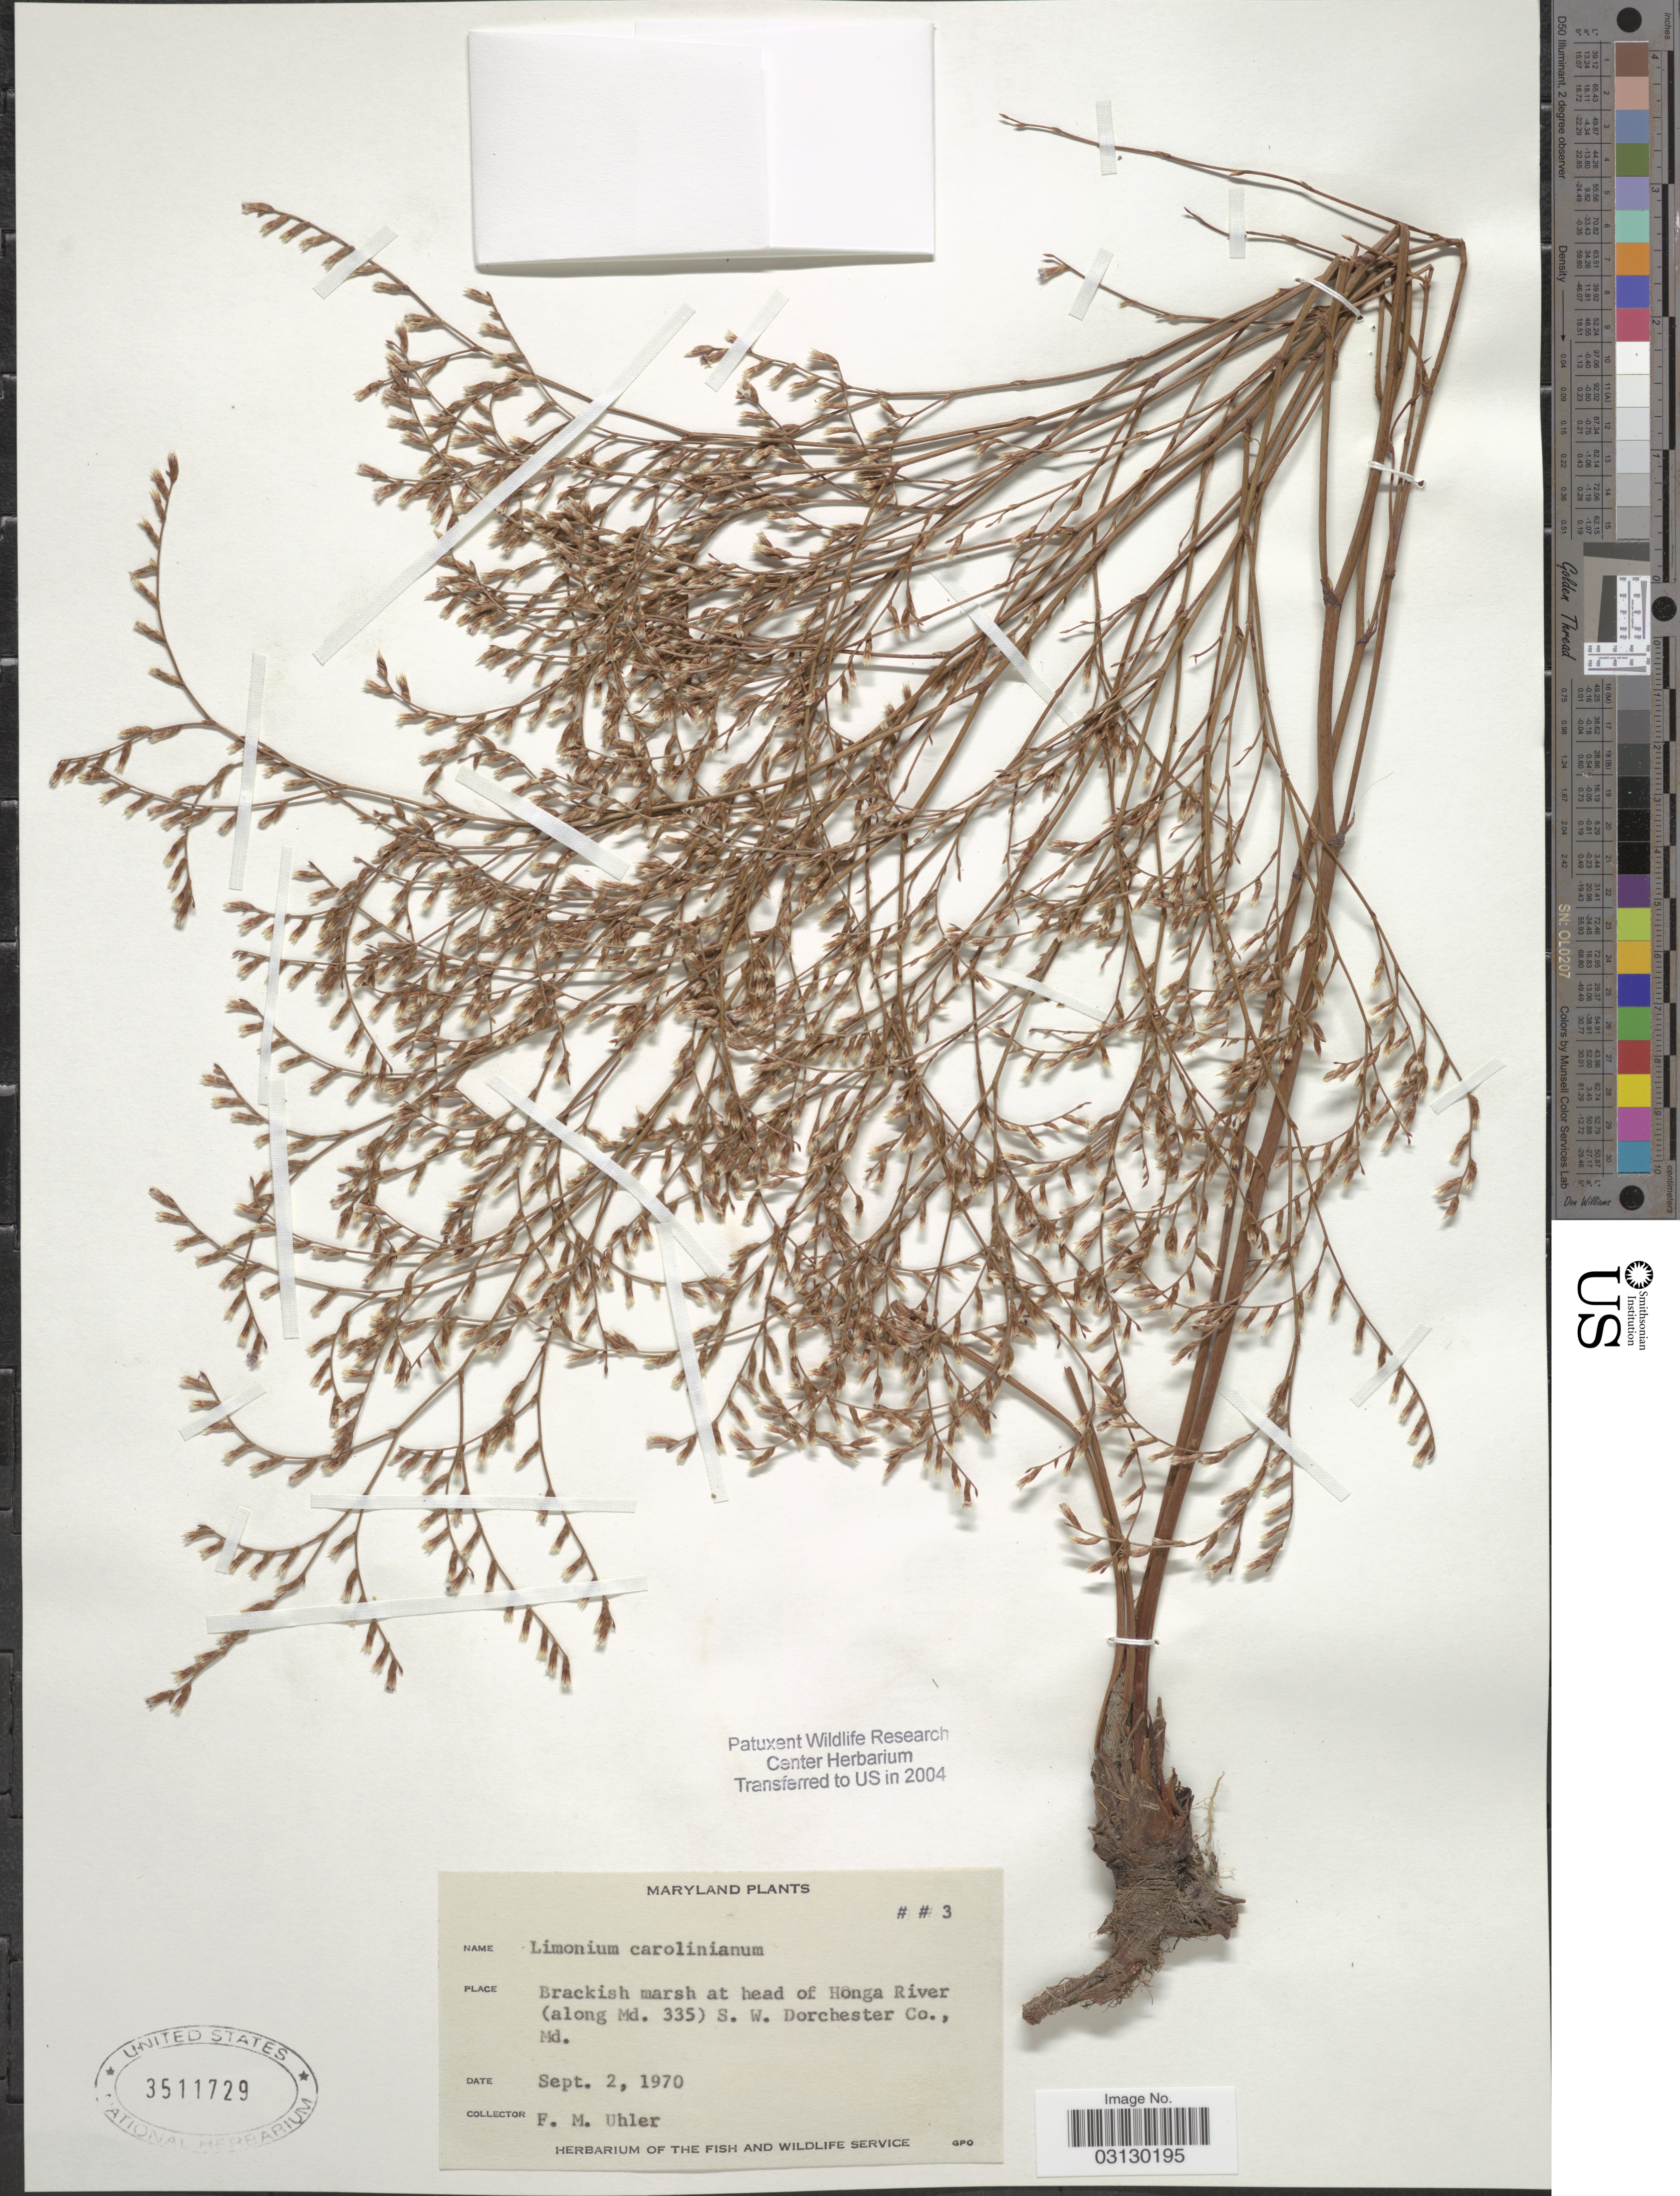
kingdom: Plantae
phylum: Tracheophyta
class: Magnoliopsida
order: Caryophyllales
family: Plumbaginaceae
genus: Limonium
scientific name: Limonium carolinianum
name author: (Walter) Britton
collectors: F. M. Uhler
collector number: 3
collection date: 1970-09-02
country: United States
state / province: Maryland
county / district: Dorchester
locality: Brackish marsh at head of Honga River (along Md. 335) S. W. Dorchester Co.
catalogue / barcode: US 3511729